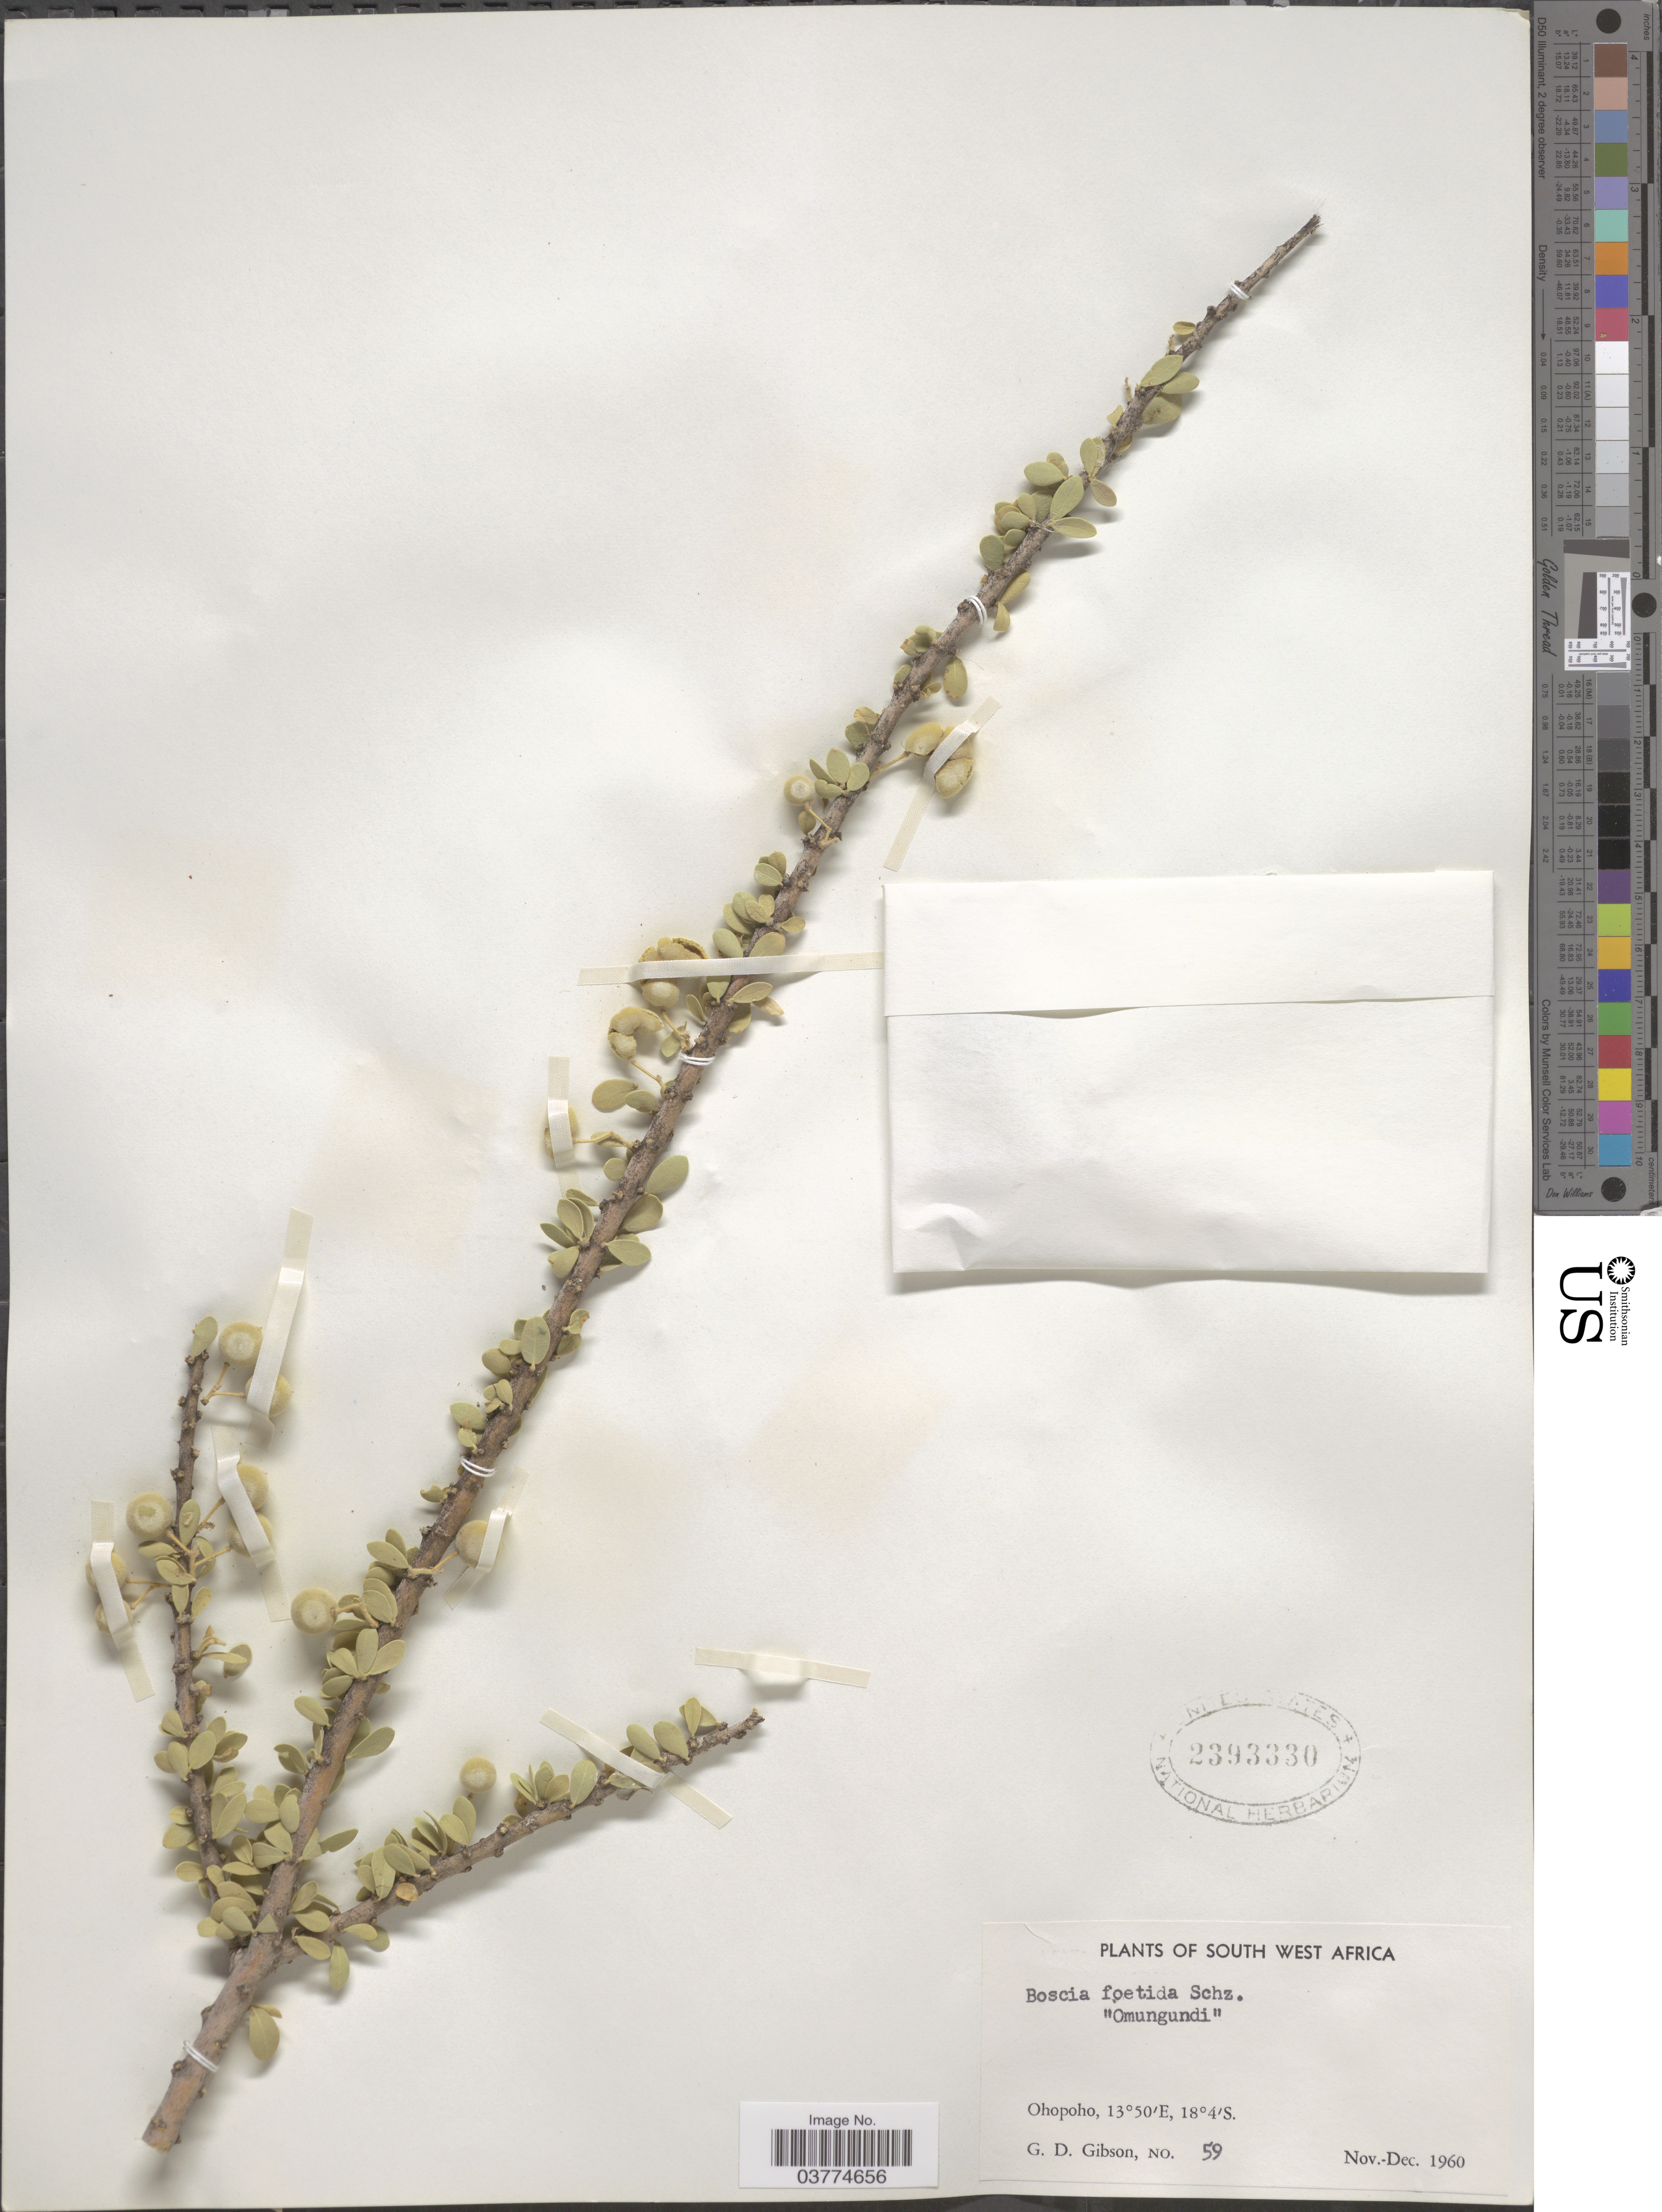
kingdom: Plantae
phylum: Tracheophyta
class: Magnoliopsida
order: Brassicales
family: Capparaceae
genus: Boscia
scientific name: Boscia foetida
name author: Schinz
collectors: G. D. Gibson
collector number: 59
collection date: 1960-11/1960-12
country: Namibia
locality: South West Africa. "Omungundi". Ohopoho.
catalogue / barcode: US 2393330